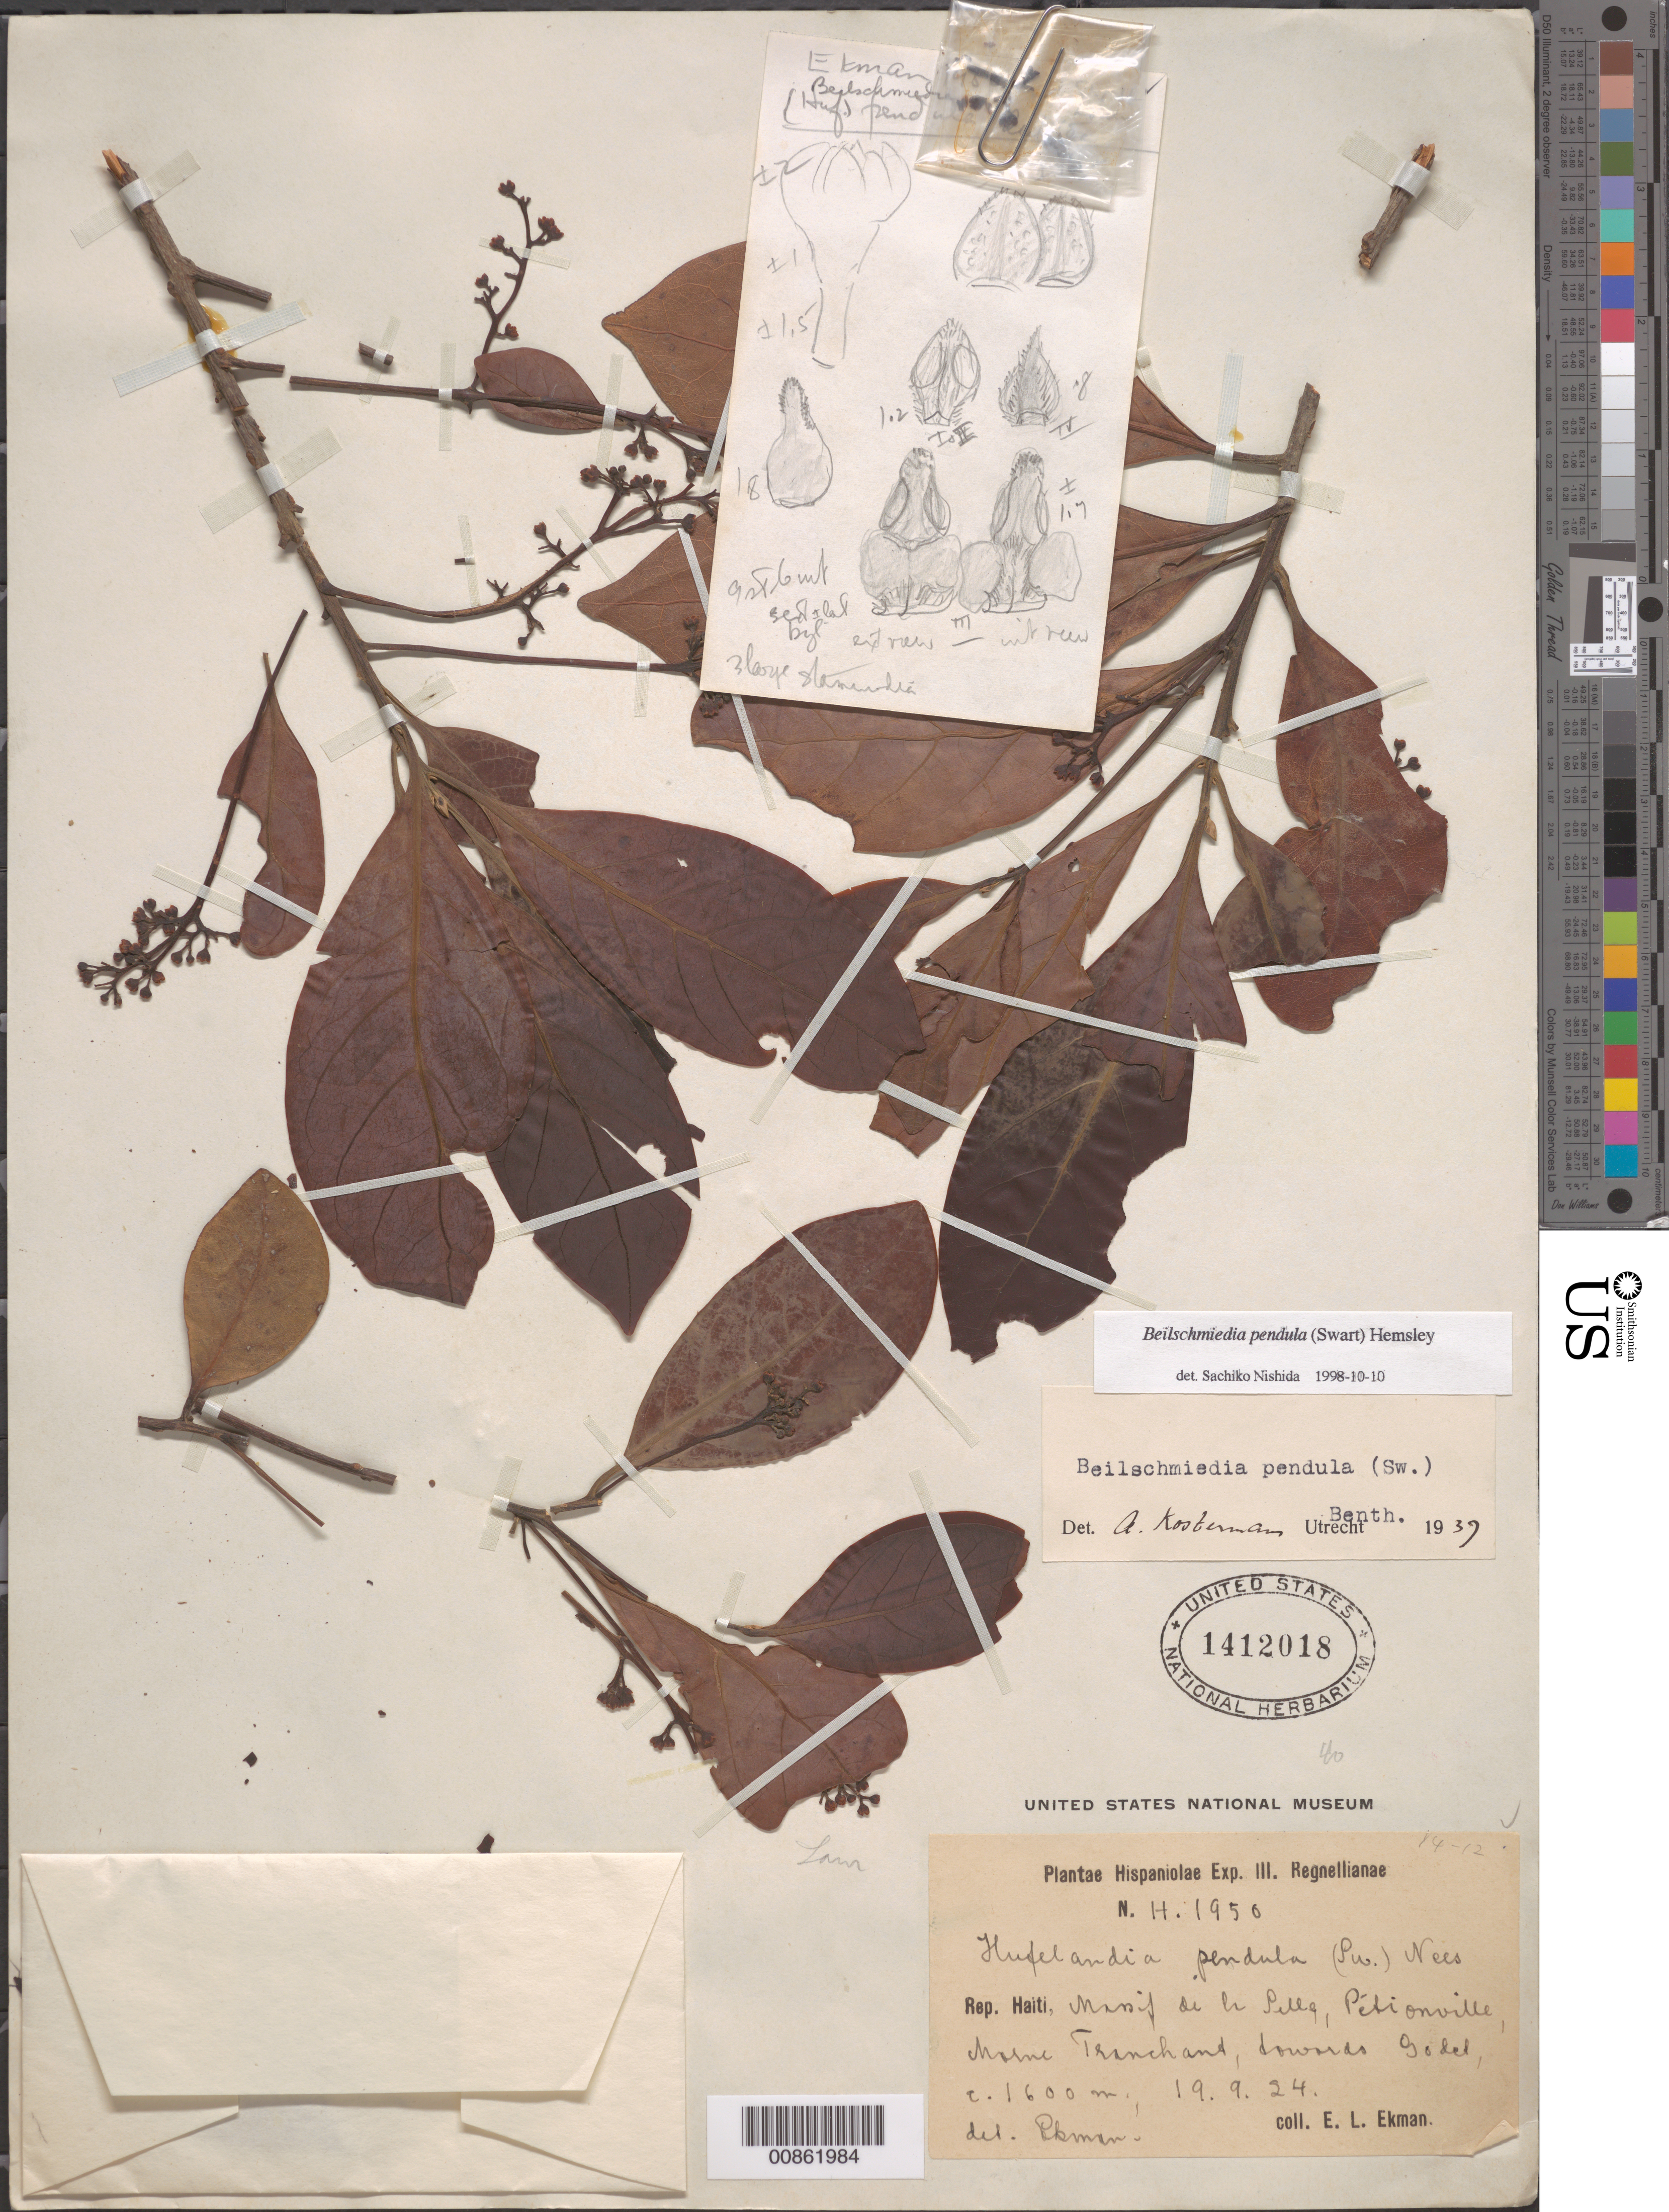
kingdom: Plantae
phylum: Tracheophyta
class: Magnoliopsida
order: Laurales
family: Lauraceae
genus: Beilschmiedia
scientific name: Beilschmiedia pendula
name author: (Sw.) Hemsl.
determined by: Nishida, S.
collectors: E. L. Ekman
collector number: H 1950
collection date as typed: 19 Sep 1924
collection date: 1924-09-19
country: Haiti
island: Hispaniola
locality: Massif de la Selle, Pétionville, Morne Tranchant, towards Godet.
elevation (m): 1600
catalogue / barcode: US 1412018